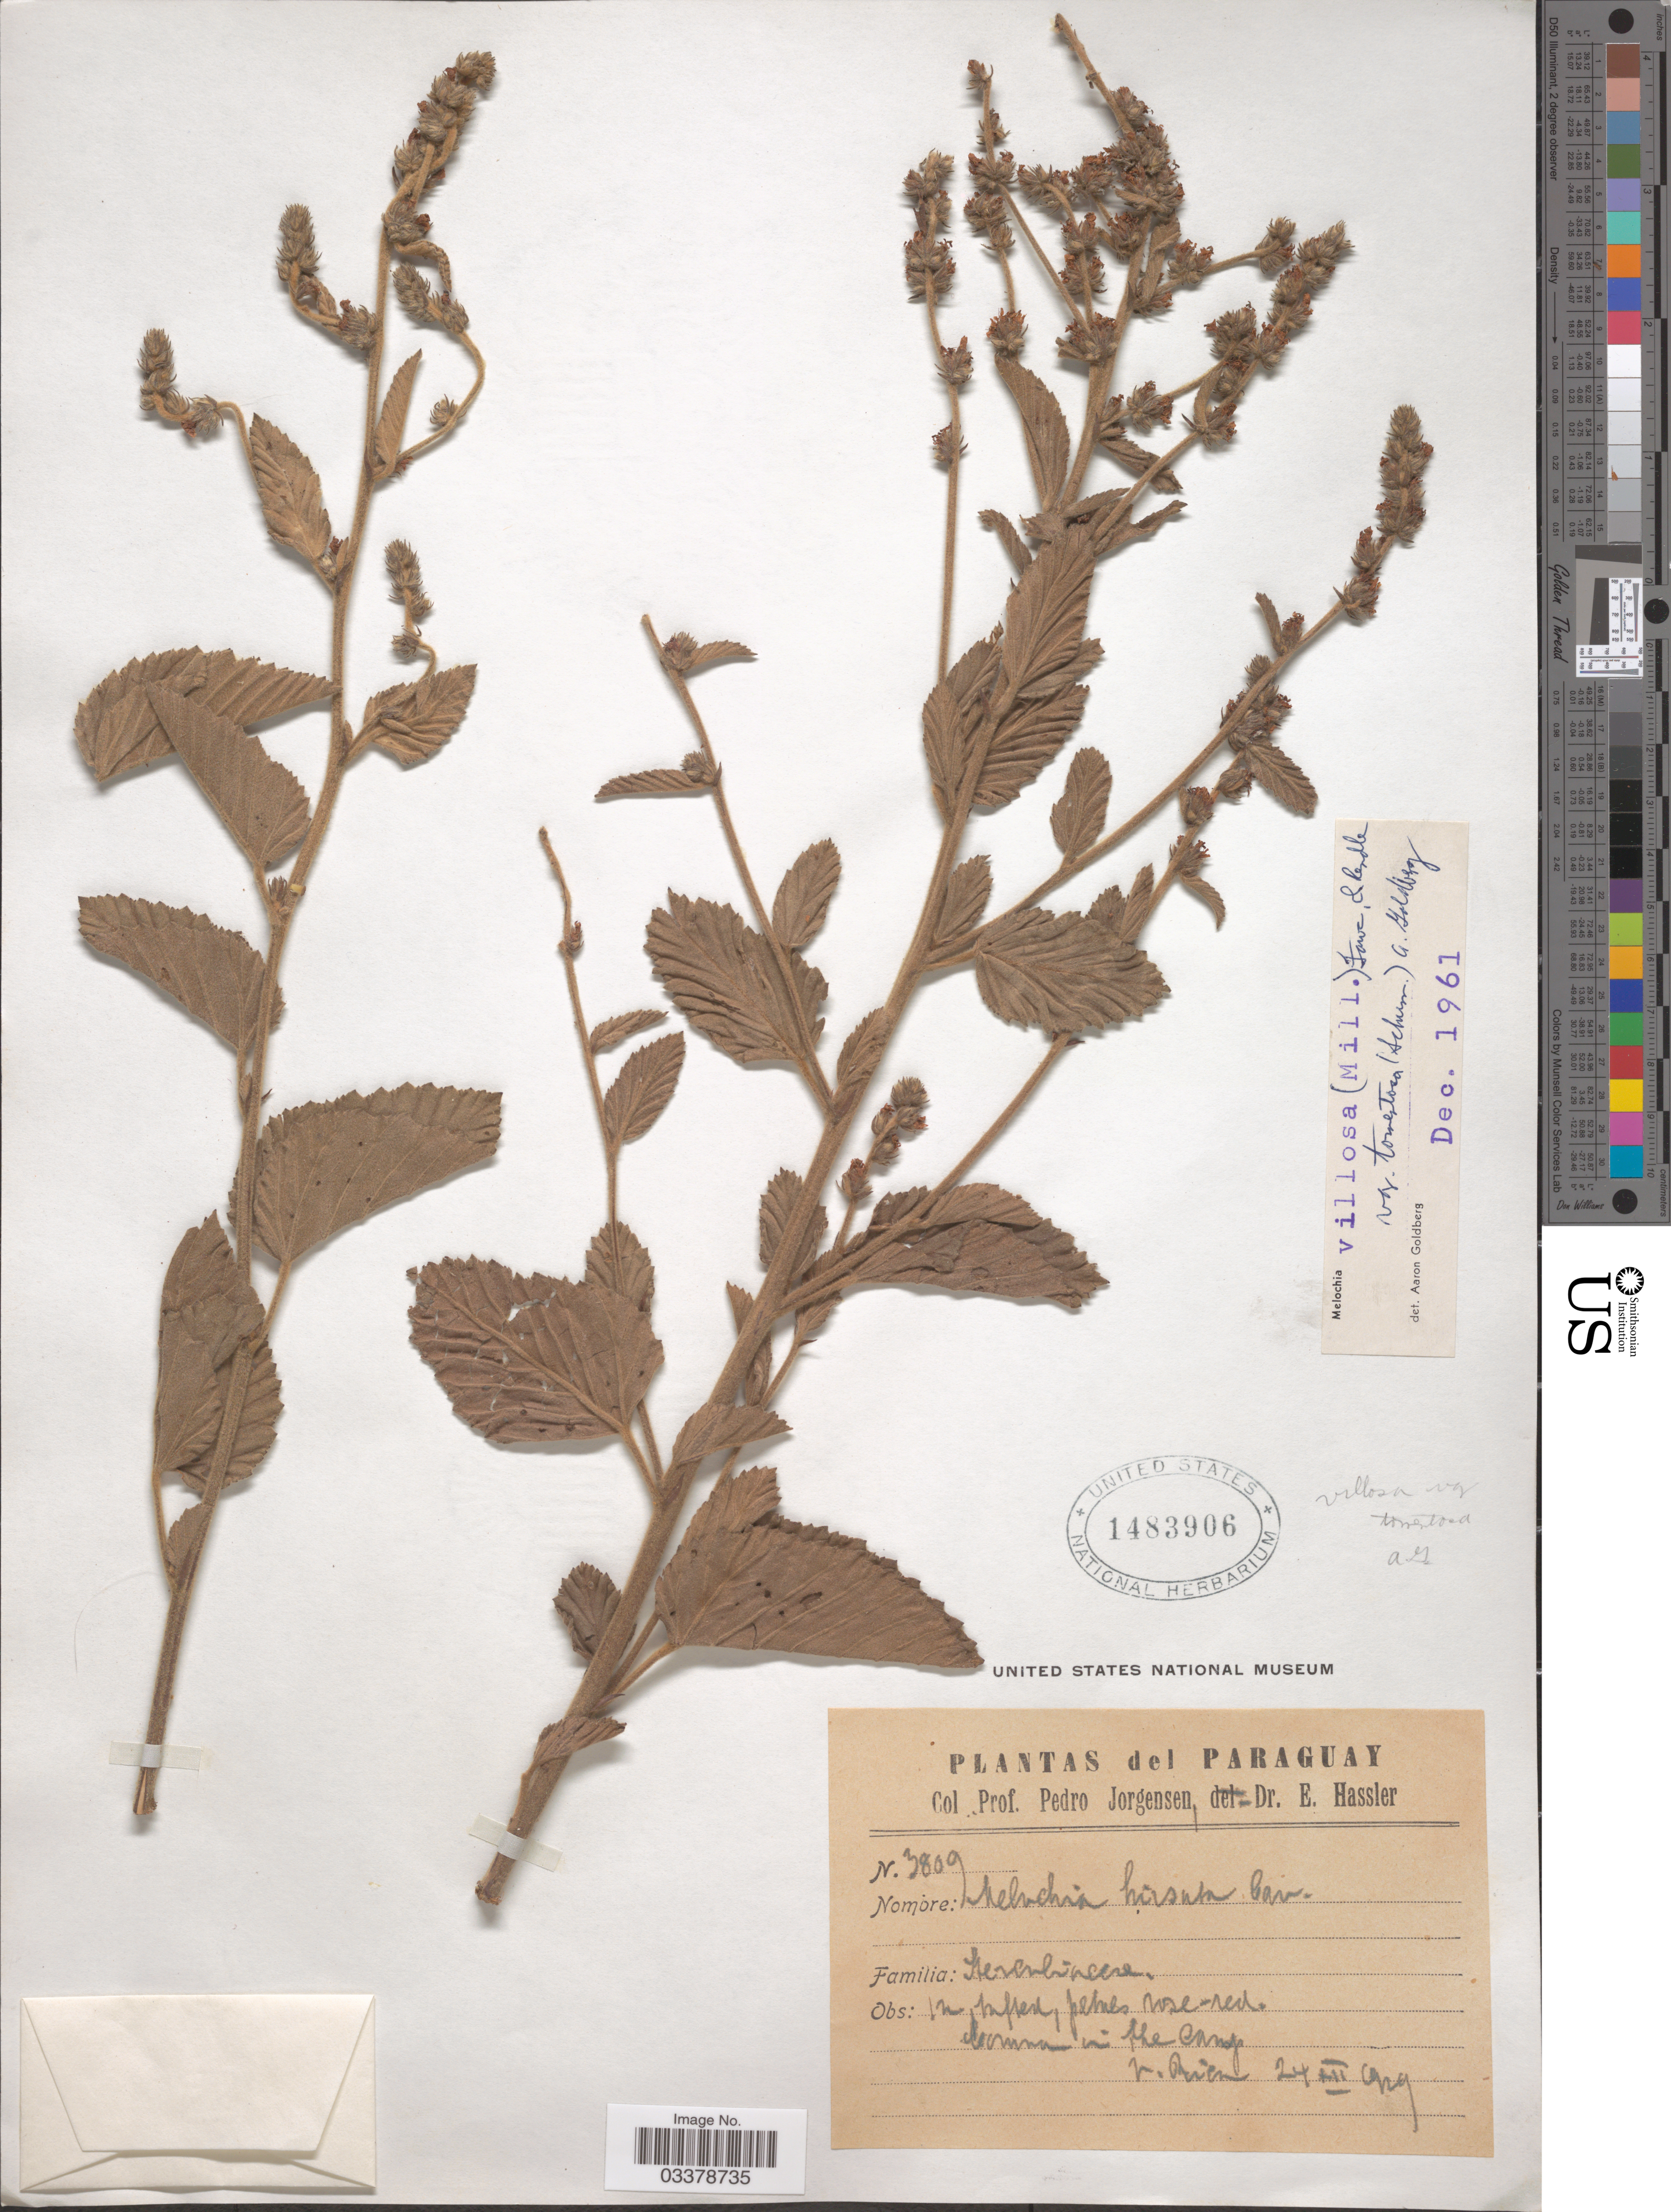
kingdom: Plantae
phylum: Tracheophyta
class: Magnoliopsida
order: Malvales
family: Malvaceae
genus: Melochia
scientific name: Melochia spicata var. tomentosa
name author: (K. Schum.) Dorr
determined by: Dorr, L. J., (BOT), Smithsonian Institution - National Museum of Natural History (UNITED STATES)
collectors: P. Jörgensen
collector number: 3809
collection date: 1929-12-24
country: Paraguay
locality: Commen in the Camp V. Rica.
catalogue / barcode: US 1483906